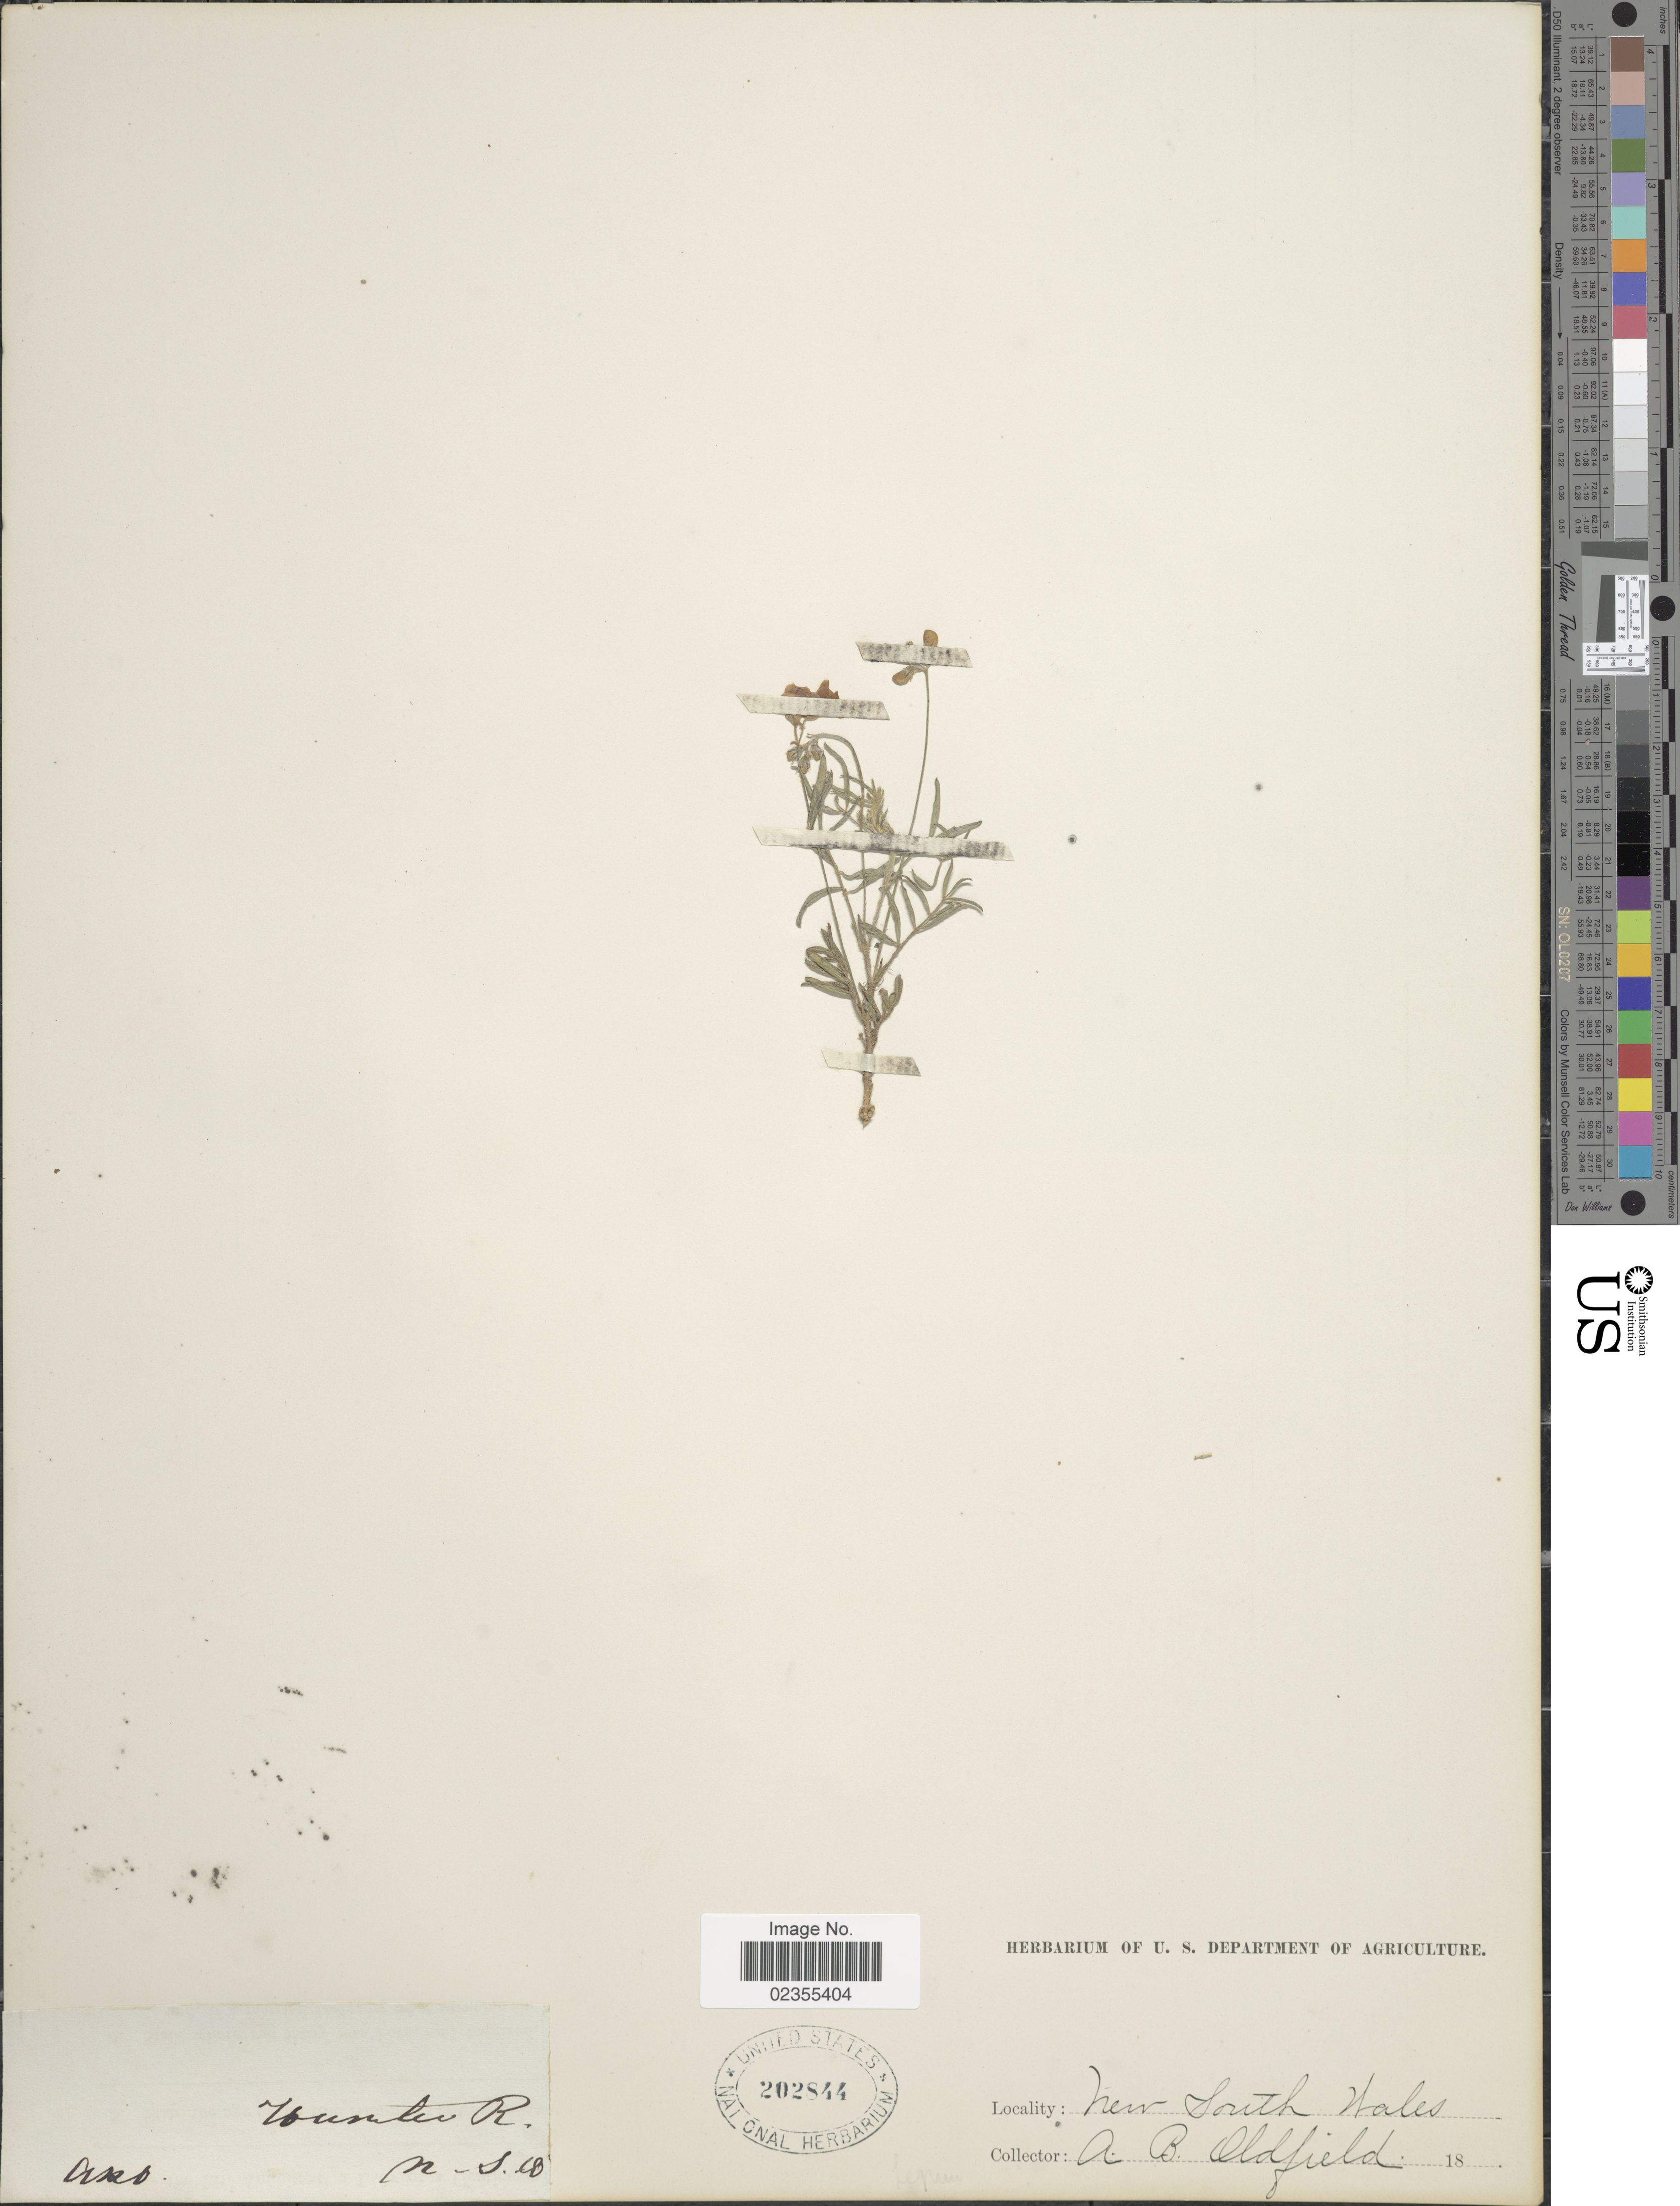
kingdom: Plantae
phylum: Tracheophyta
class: Magnoliopsida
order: Fabales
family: Fabaceae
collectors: A. Oldfield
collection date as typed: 18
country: Australia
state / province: New South Wales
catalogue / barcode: US 202844